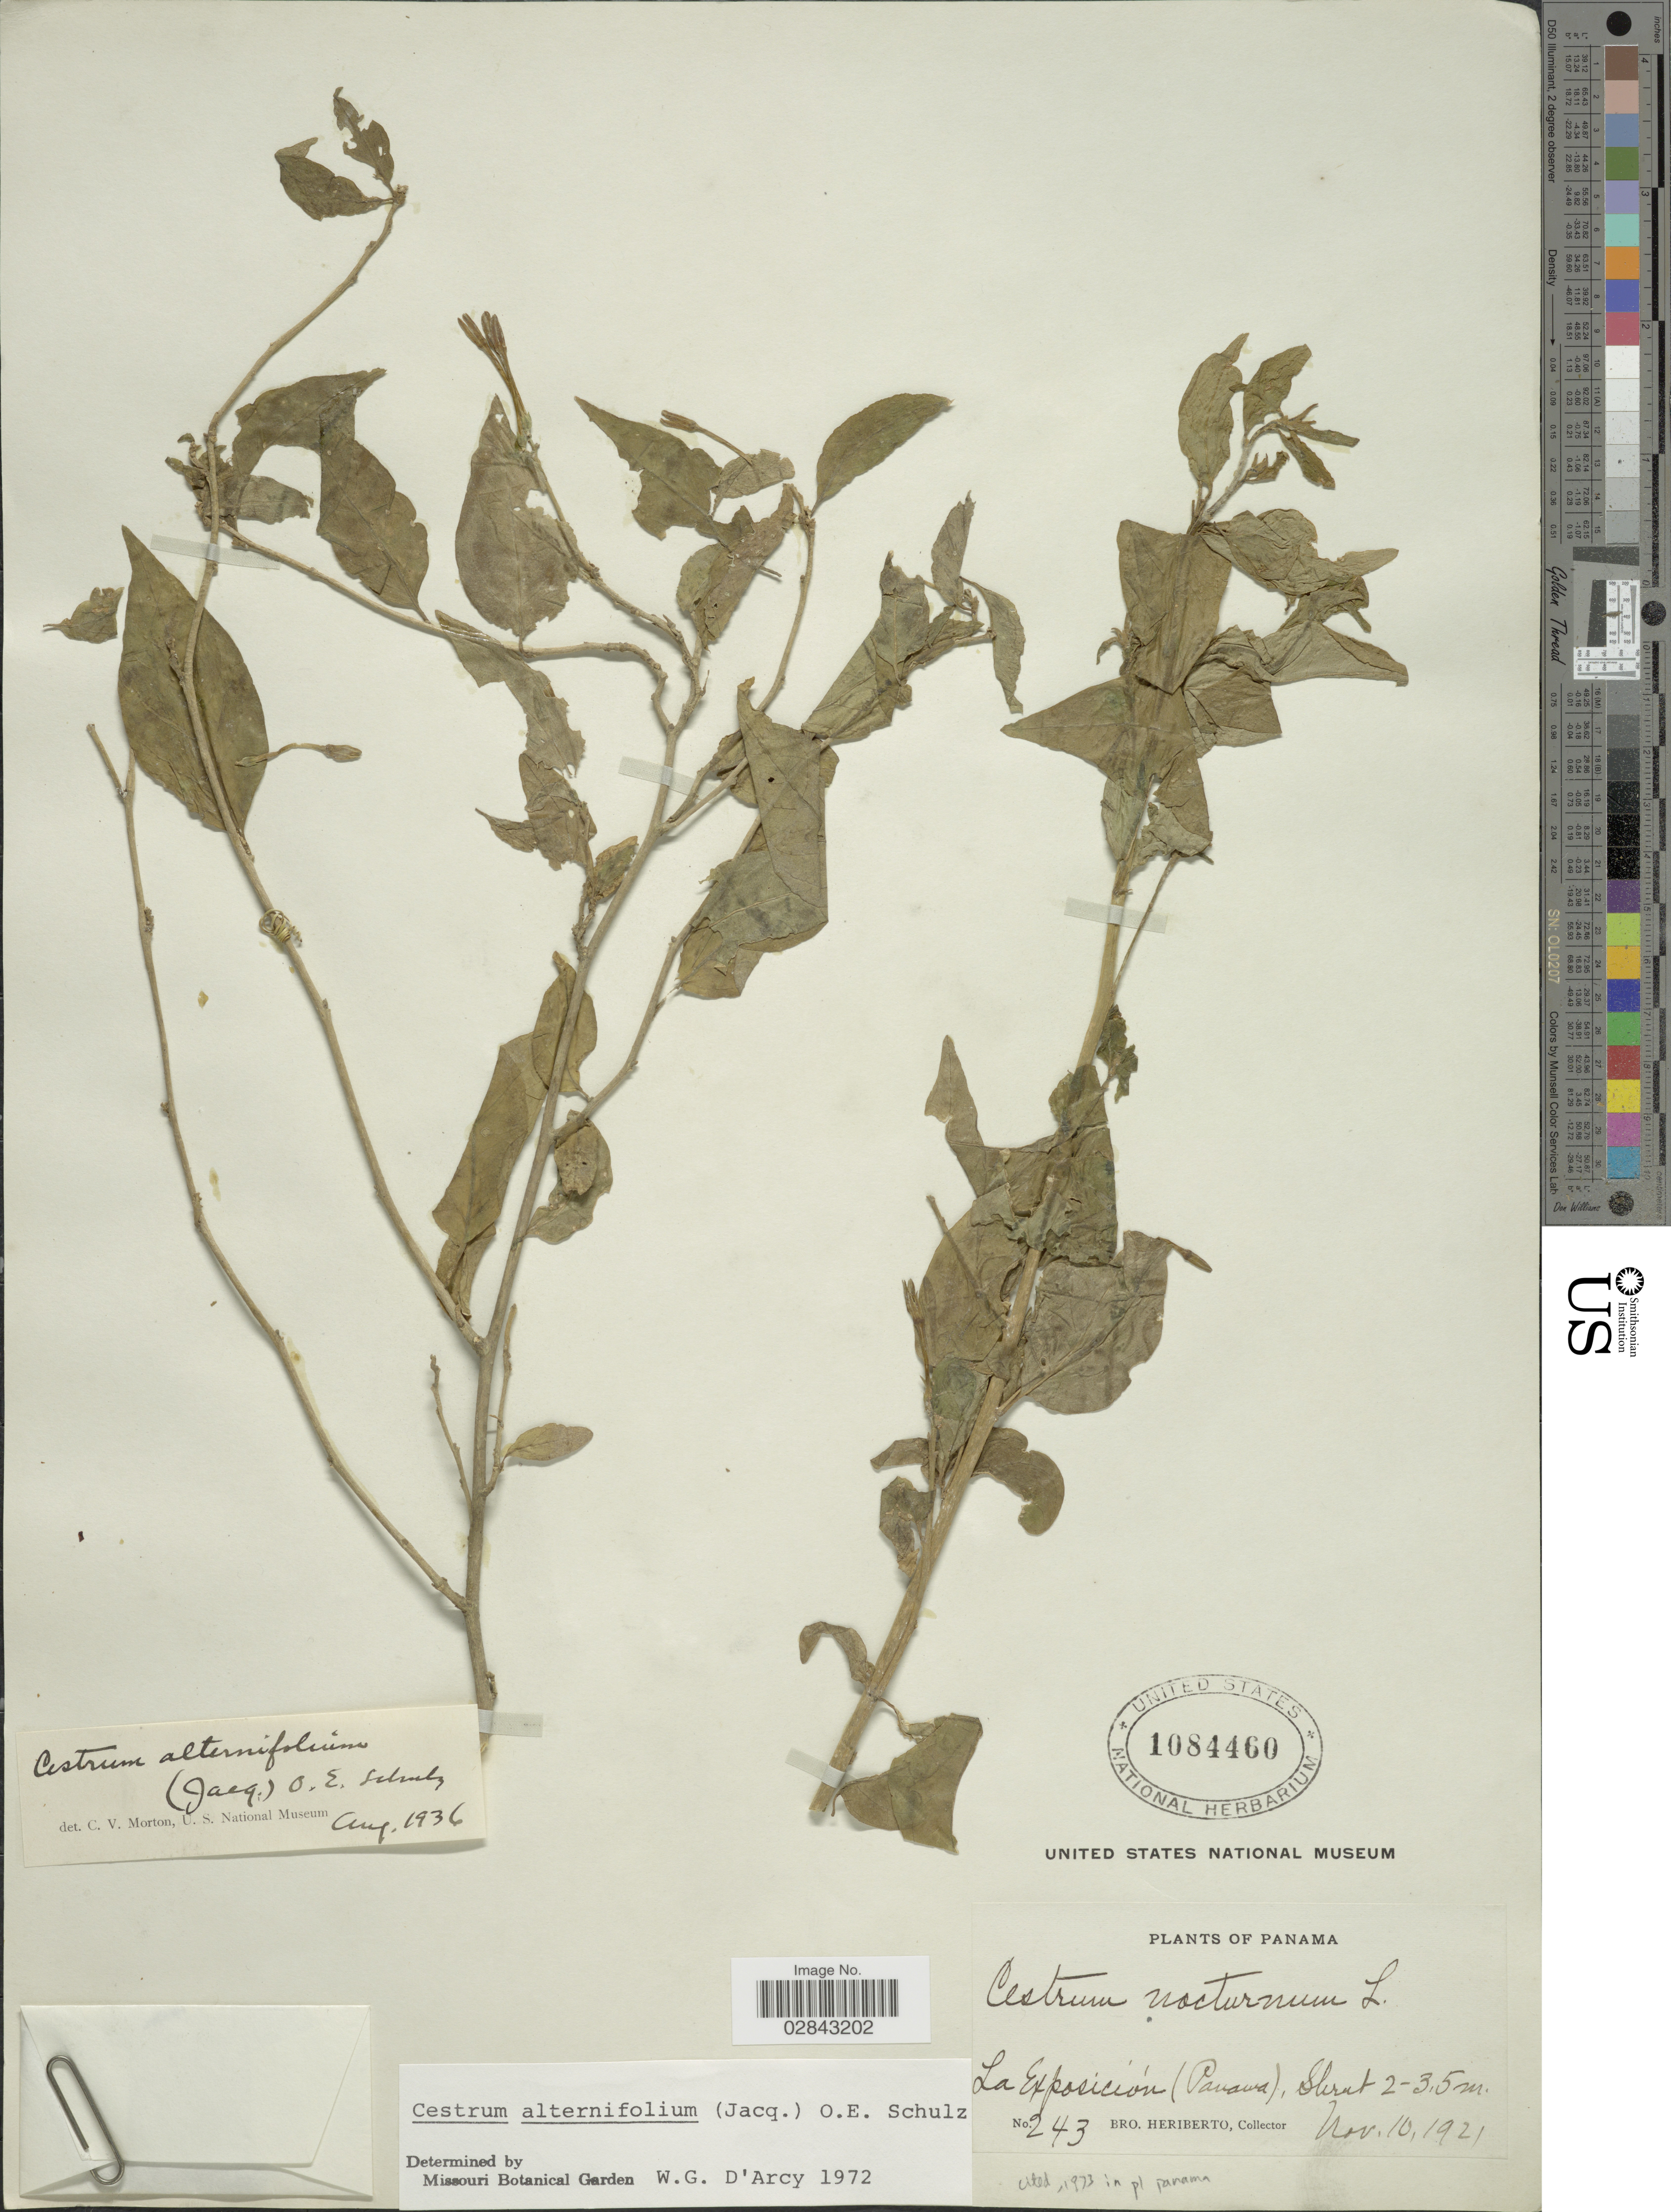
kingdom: Plantae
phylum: Tracheophyta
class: Magnoliopsida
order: Solanales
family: Solanaceae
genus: Cestrum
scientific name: Cestrum alternifolium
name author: (Jacq.) O.E. Schulz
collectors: B. Heriberto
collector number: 243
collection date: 1921-11-10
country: Panama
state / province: Panamá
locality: La Exposición (Panama).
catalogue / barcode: US 1084460